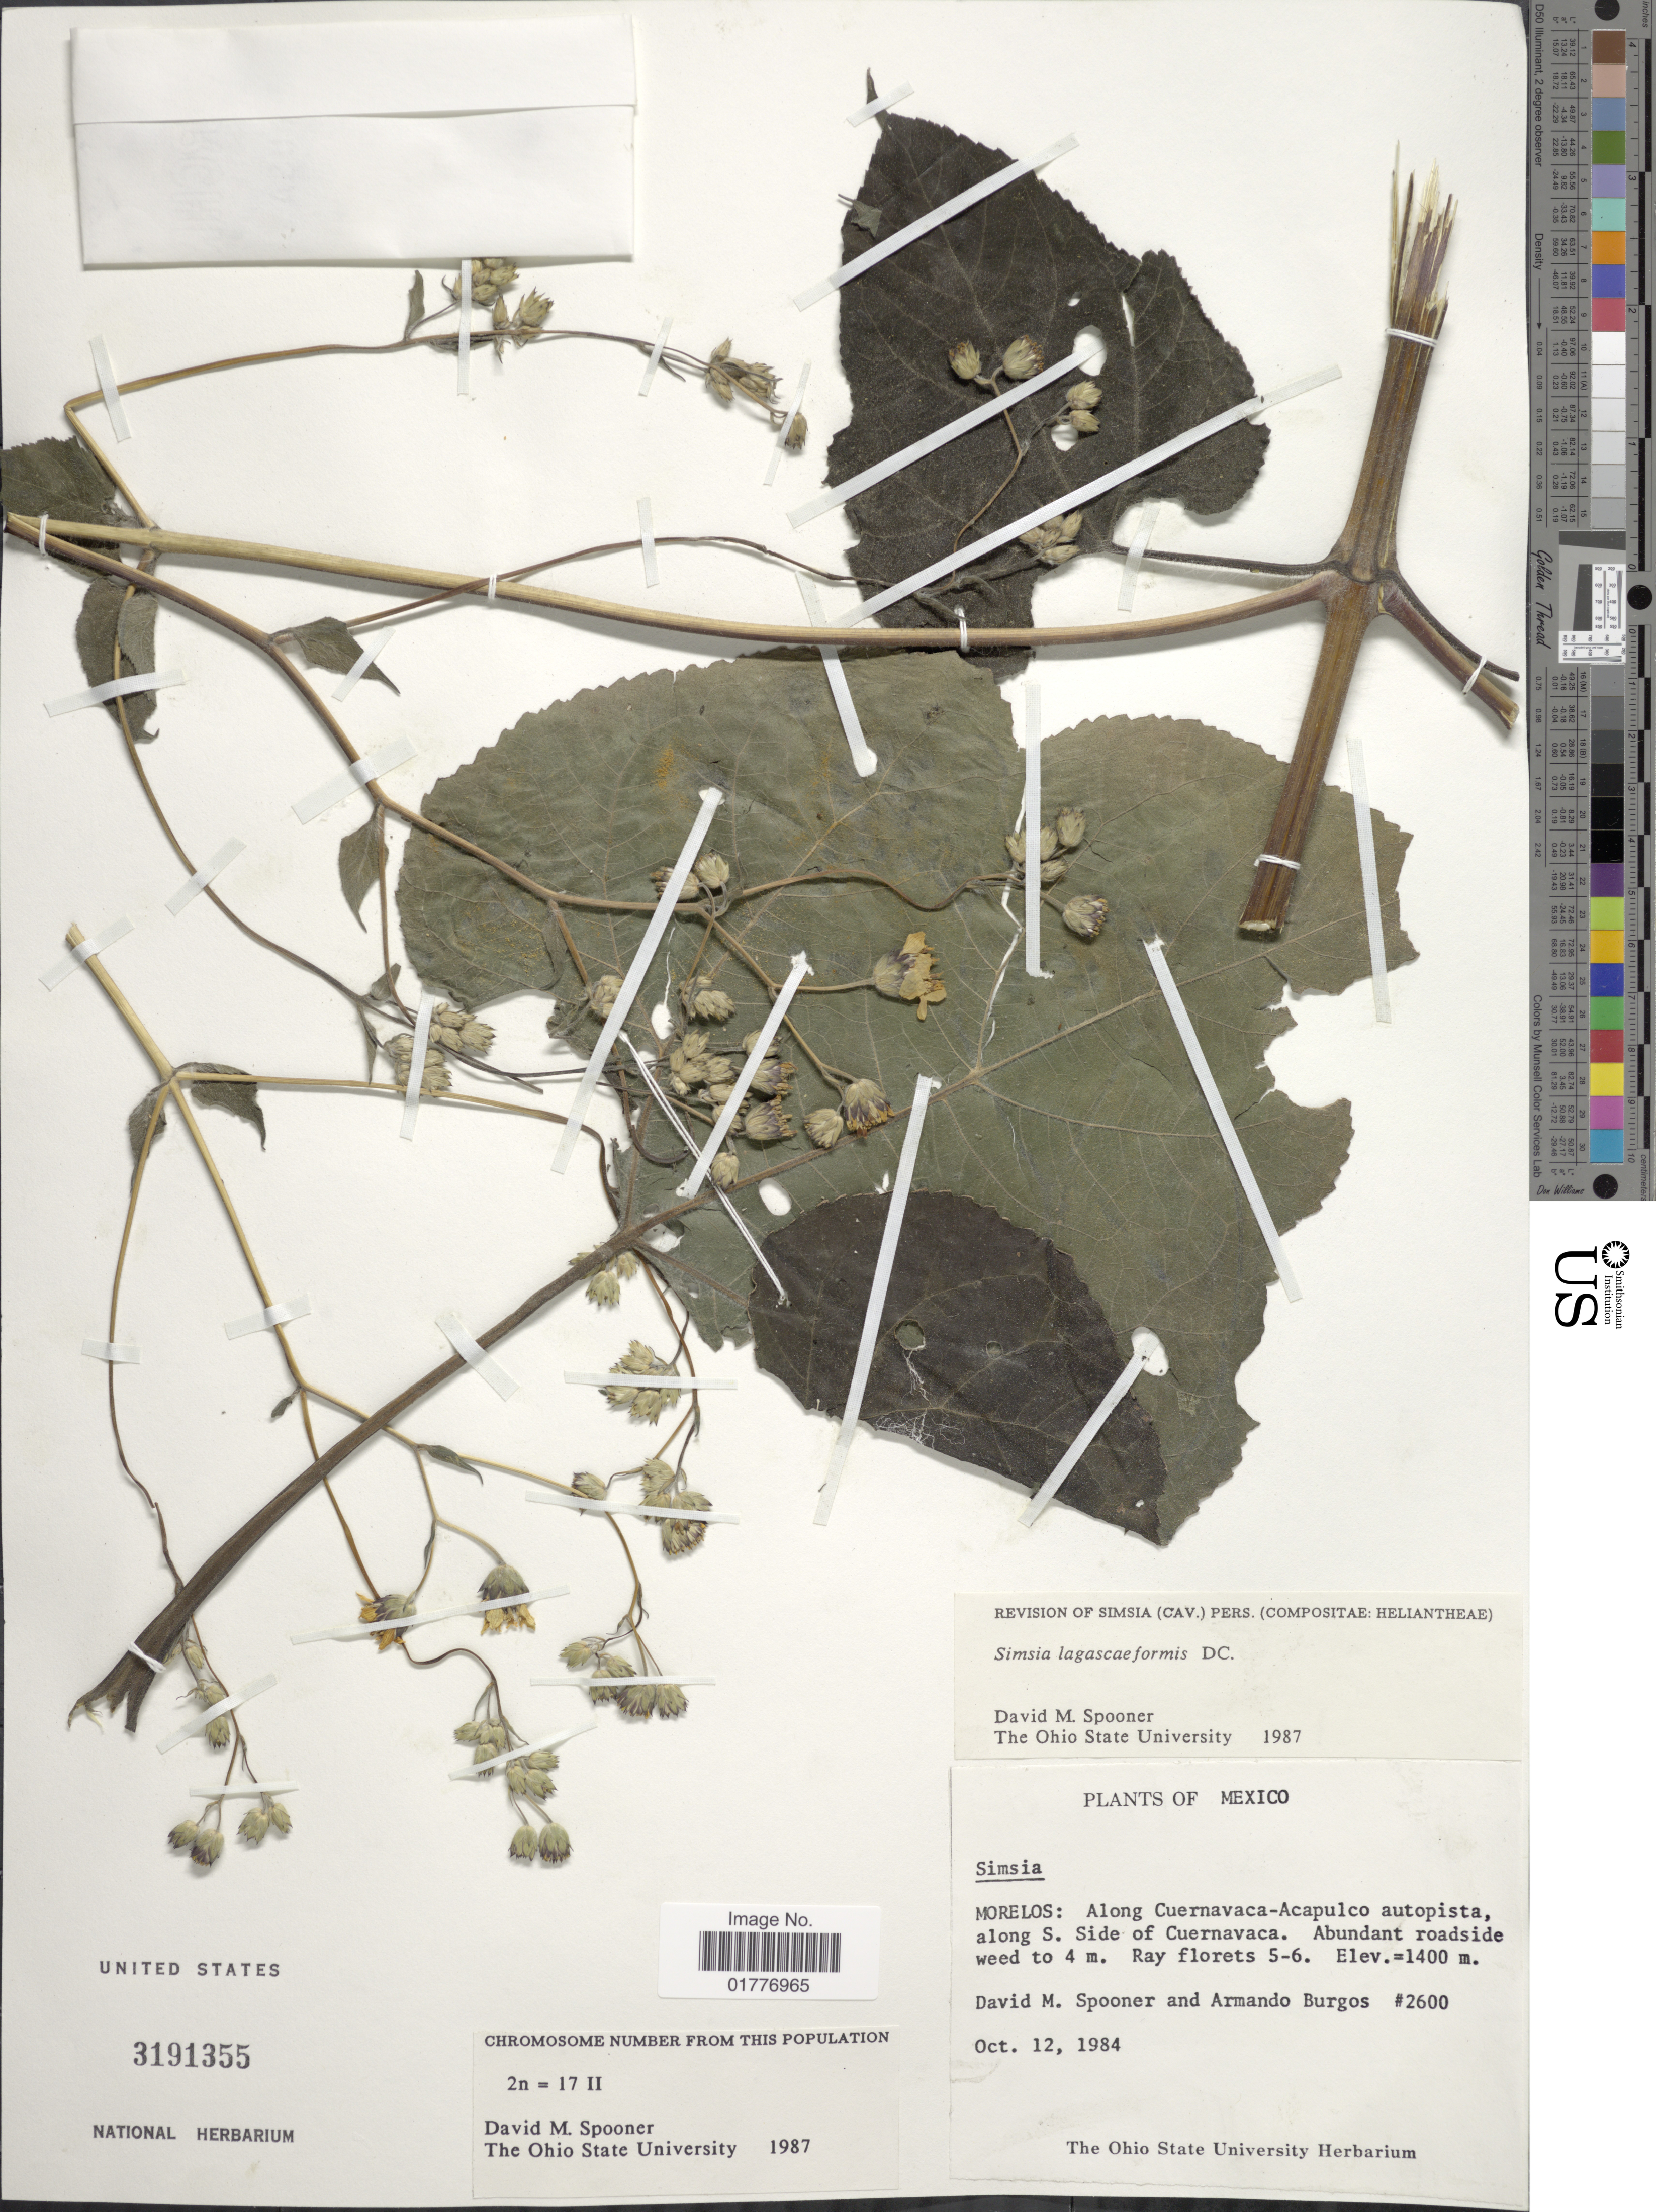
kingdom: Plantae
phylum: Tracheophyta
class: Magnoliopsida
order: Asterales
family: Asteraceae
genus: Simsia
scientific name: Simsia lagasceiformis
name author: DC.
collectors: D. Spooner & A. Burgos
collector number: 2600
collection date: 1984-10-12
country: Mexico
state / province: Morelos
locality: Morelos: Along Cuernavaca-Acapulco autopista, along S. side of Cuernavaca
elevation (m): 1400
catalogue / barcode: US 3191355